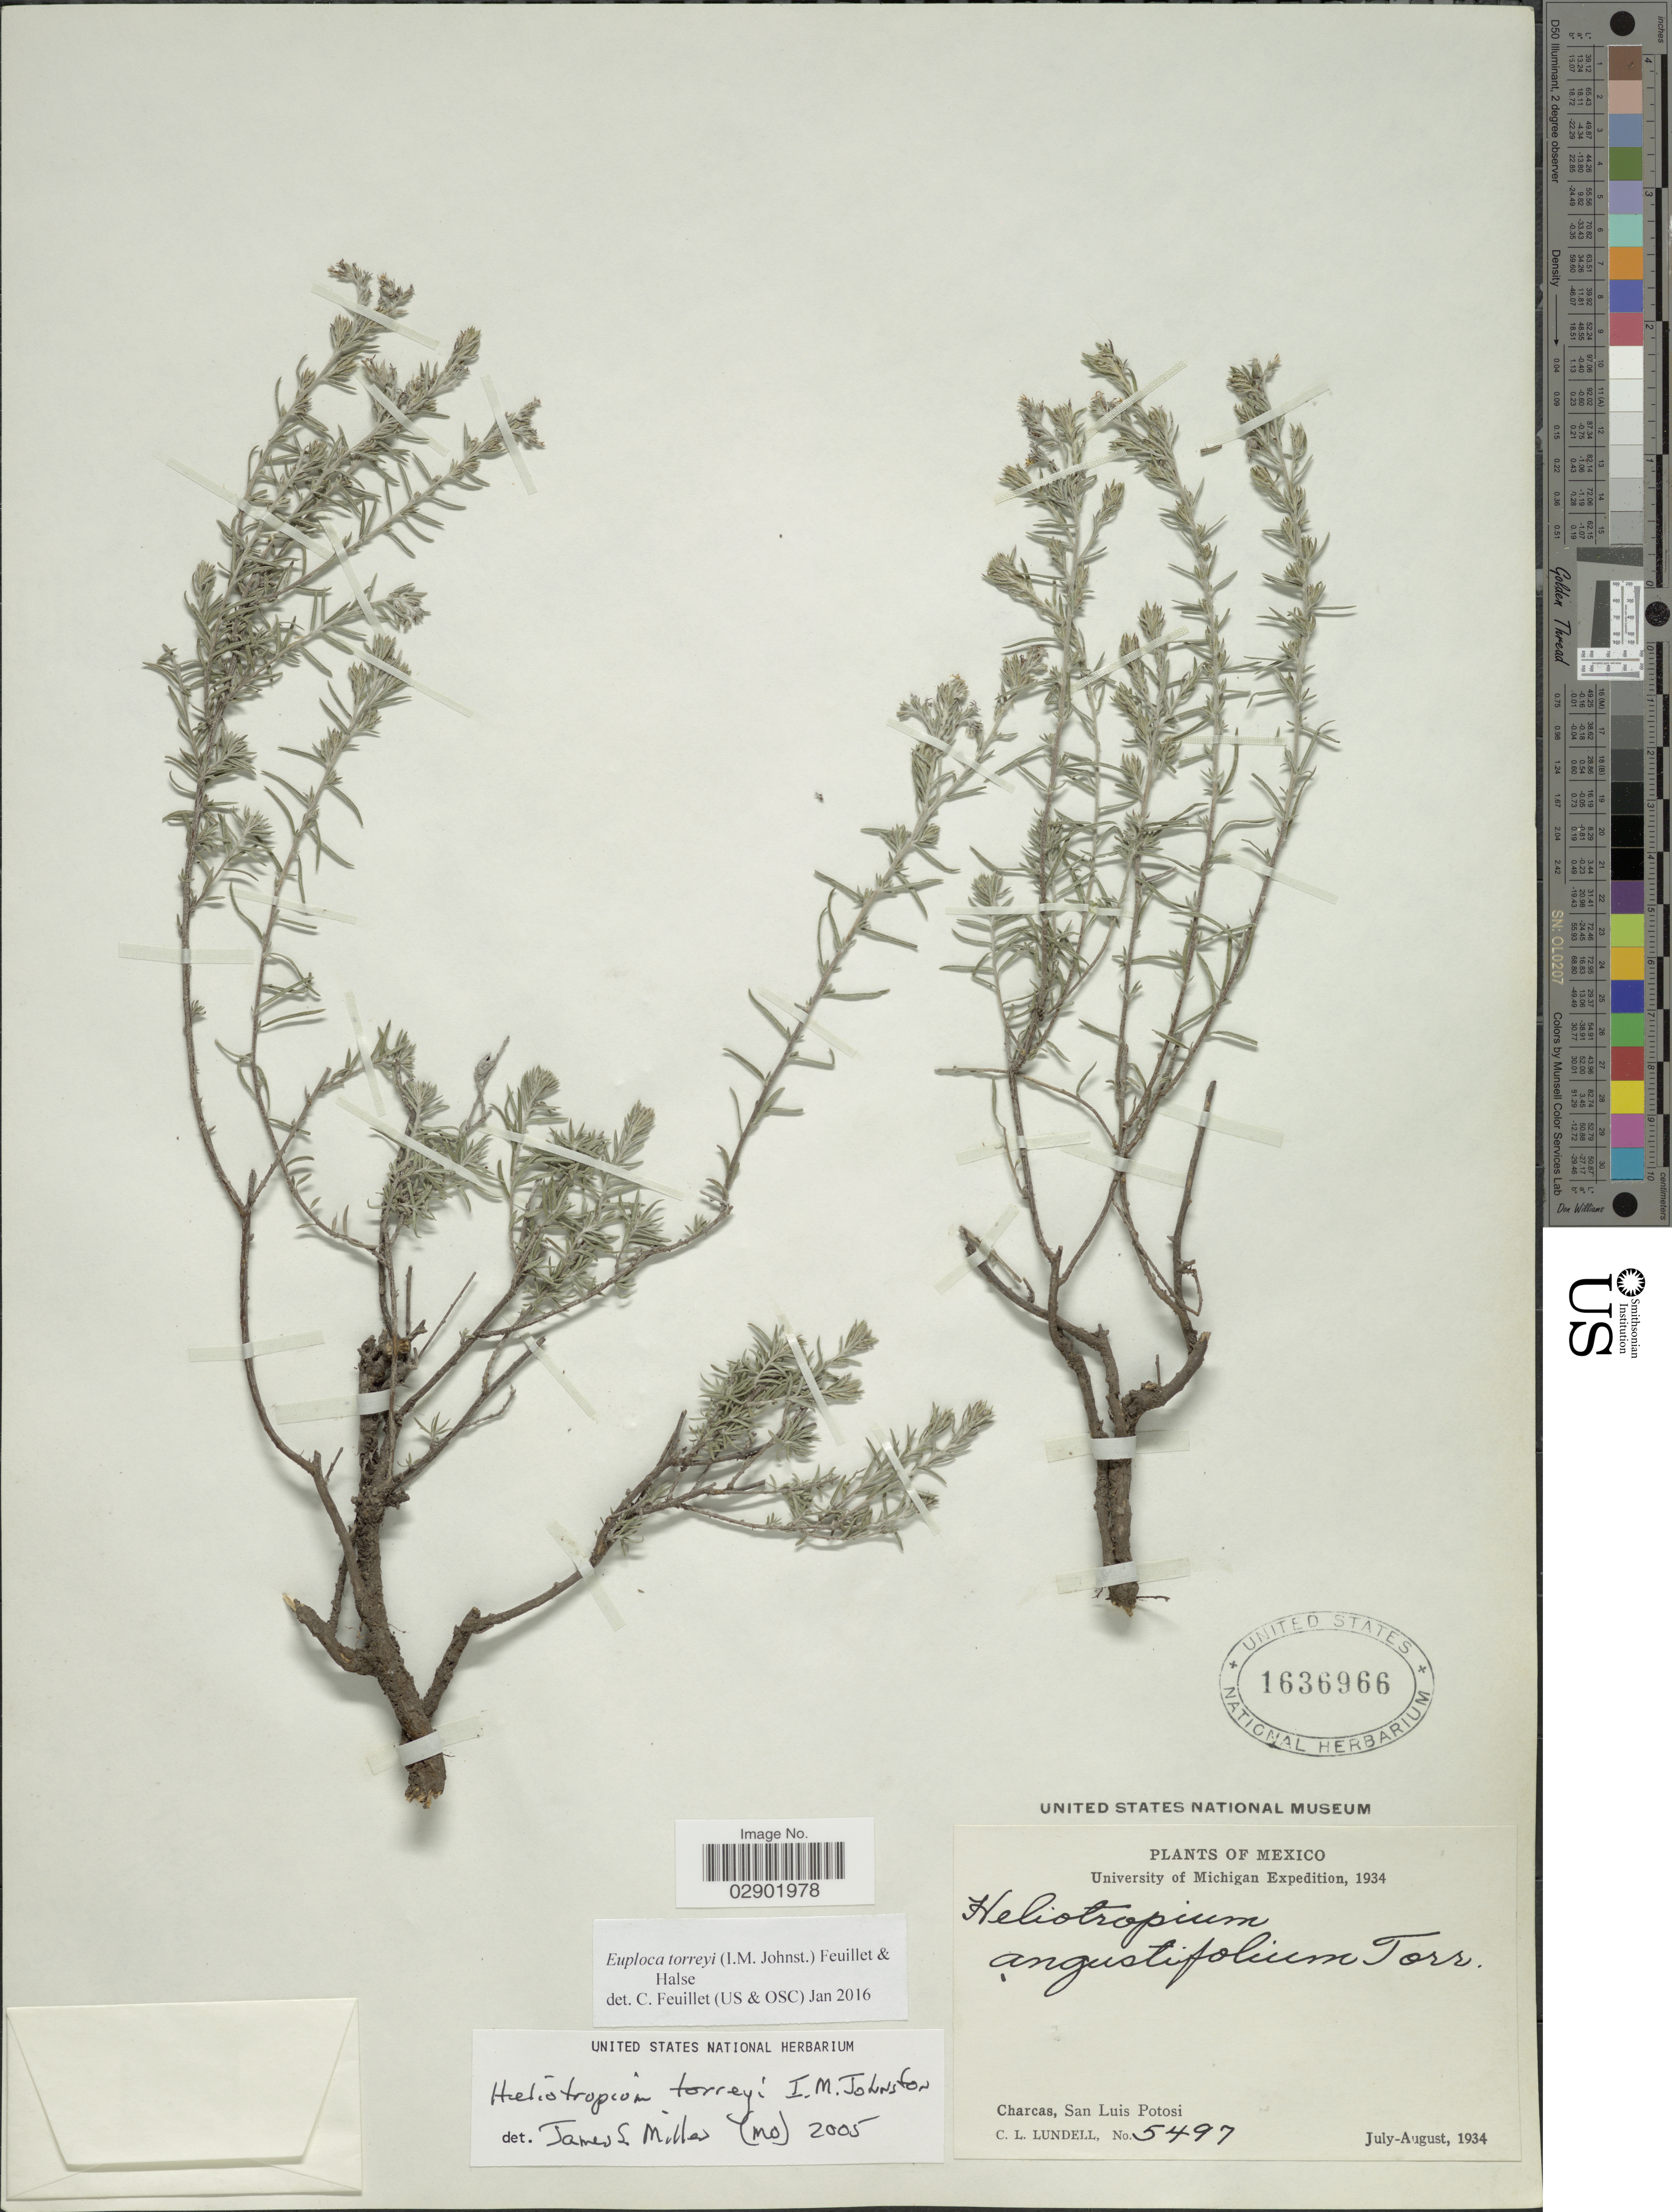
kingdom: Plantae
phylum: Tracheophyta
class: Magnoliopsida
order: Boraginales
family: Heliotropiaceae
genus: Euploca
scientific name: Euploca torreyi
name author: (I.M. Johnst.) Feuillet & Halse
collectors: C. L. Lundell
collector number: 5497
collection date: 1934-07/1934-08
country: Mexico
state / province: San Luis Potosí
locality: Charcas.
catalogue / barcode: US 1636966